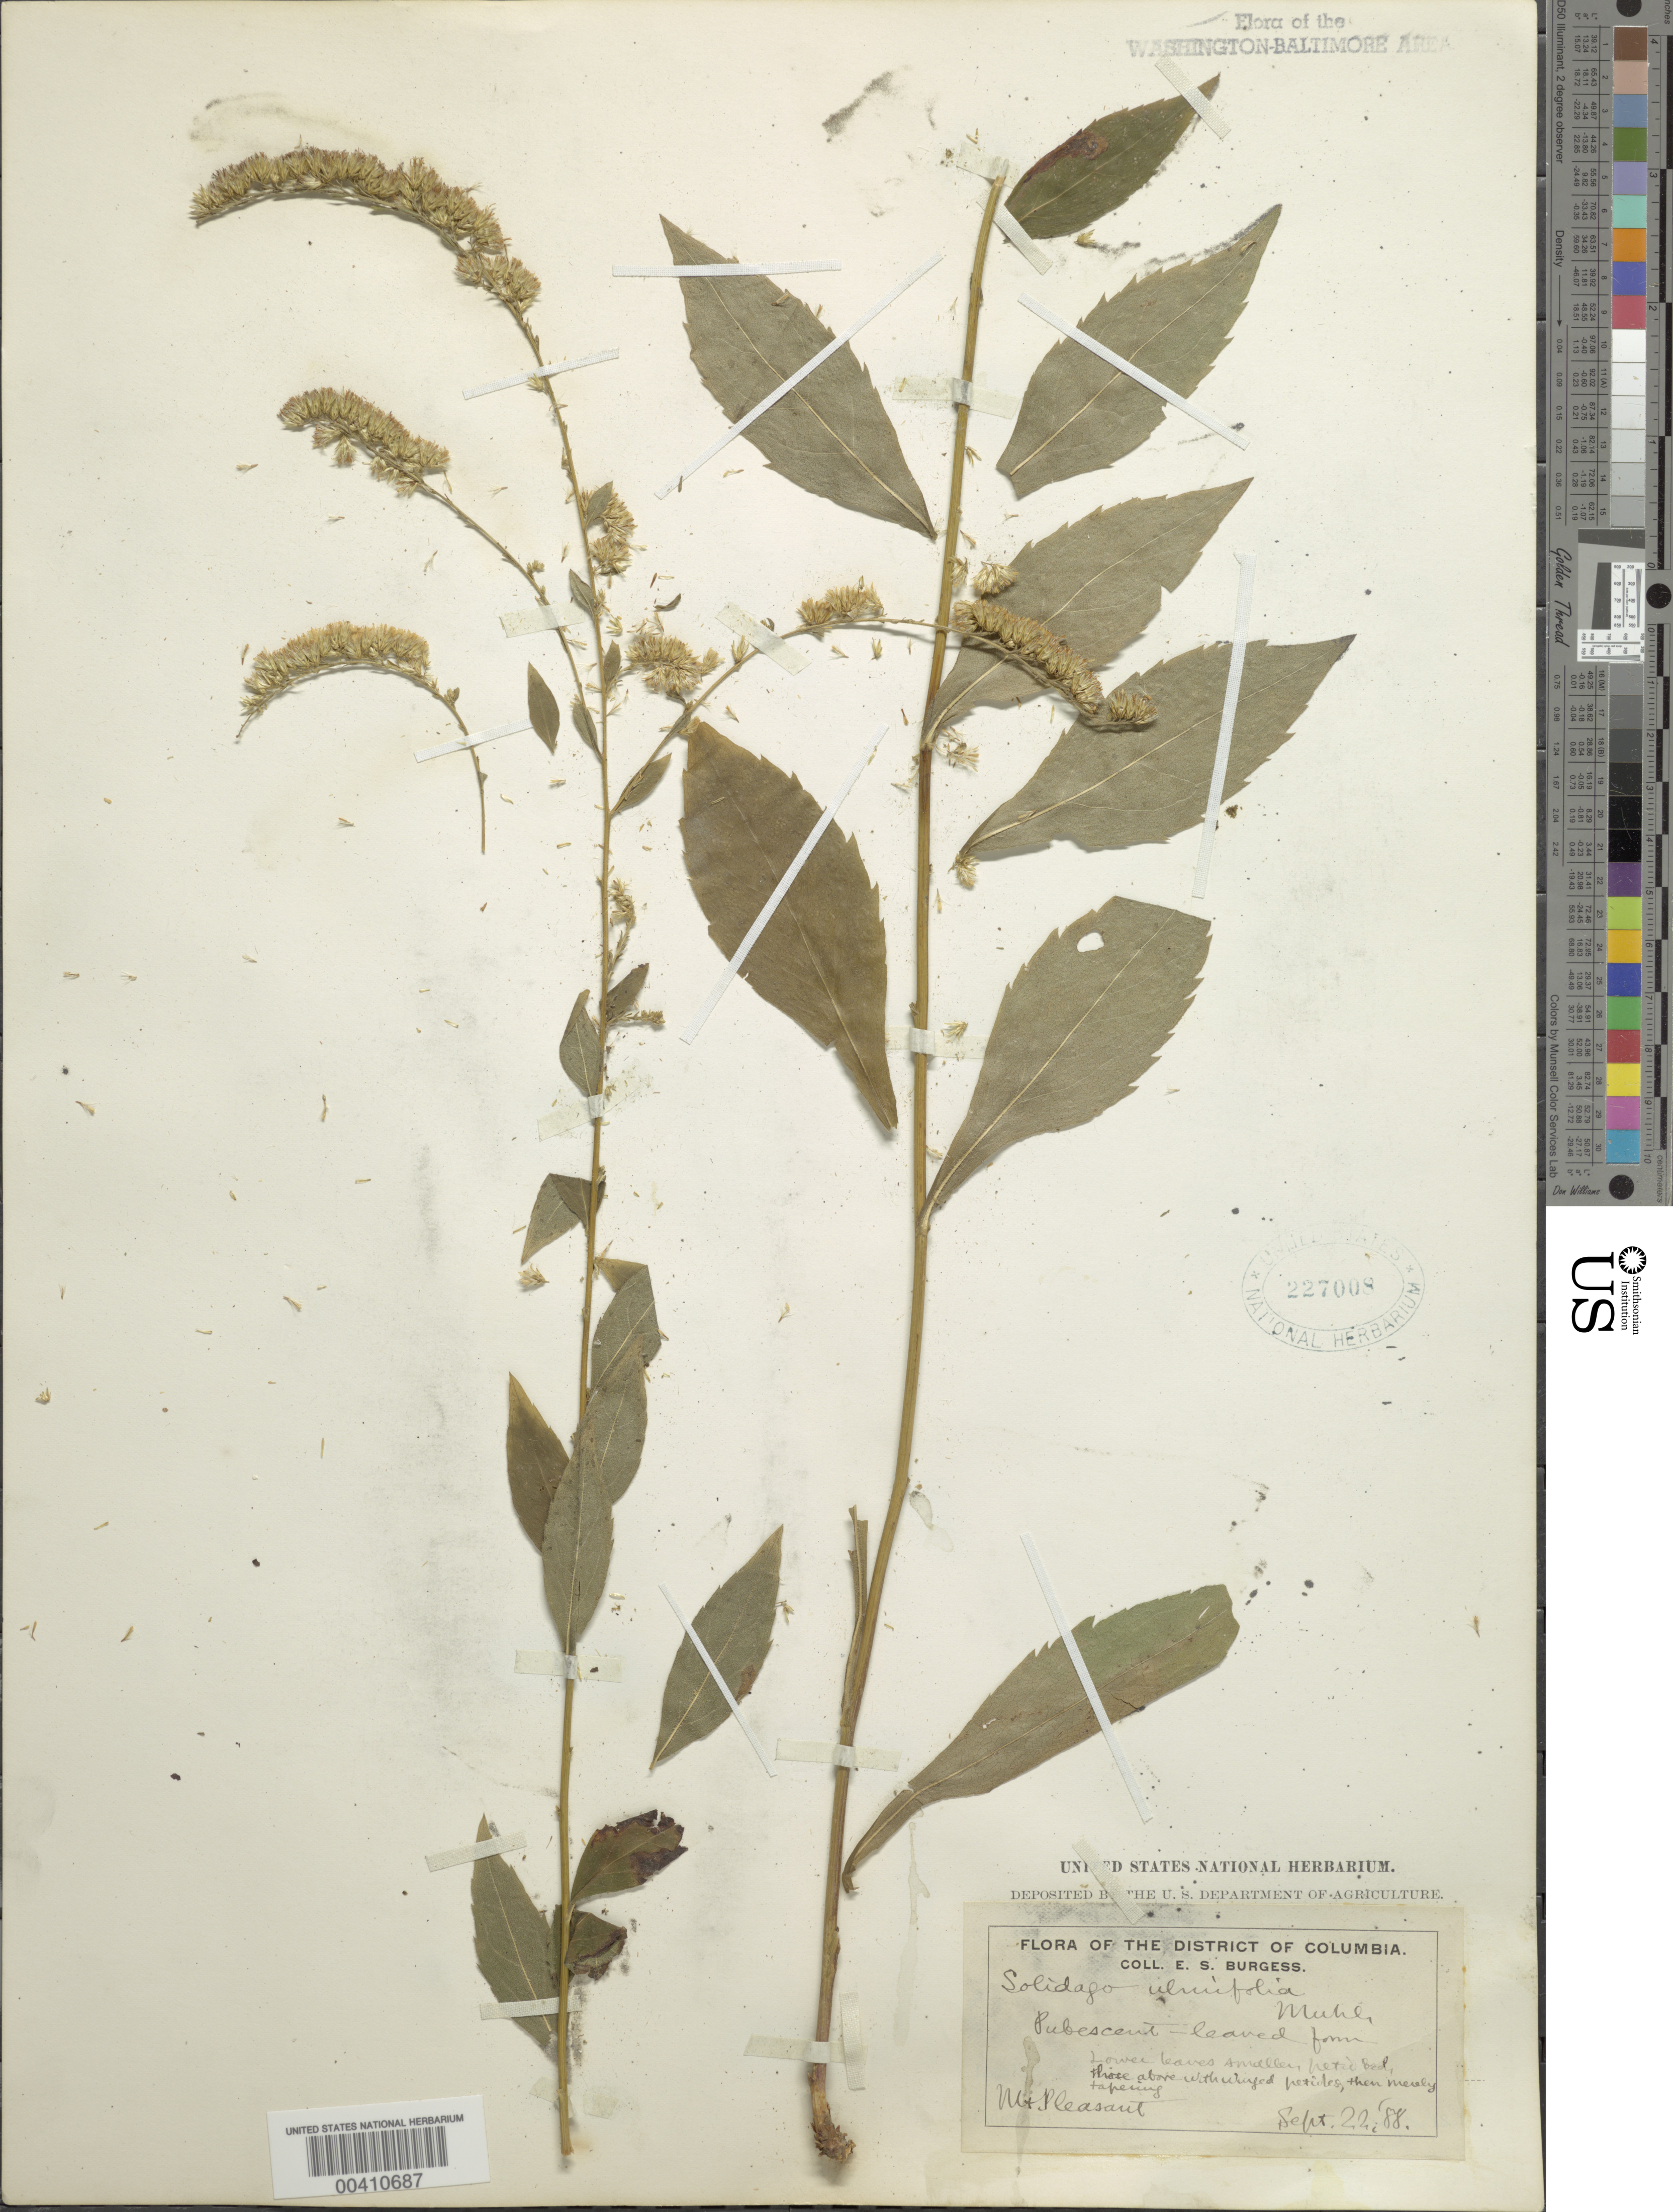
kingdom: Plantae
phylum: Tracheophyta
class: Magnoliopsida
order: Asterales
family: Asteraceae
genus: Solidago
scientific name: Solidago ulmifolia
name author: Muhl. ex Willd.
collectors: E. Burgess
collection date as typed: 22 Sep 1888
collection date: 1888-09-22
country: United States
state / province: District of Columbia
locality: Mount Pleasant Rock Creek Park & vicinity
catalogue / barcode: US 227008